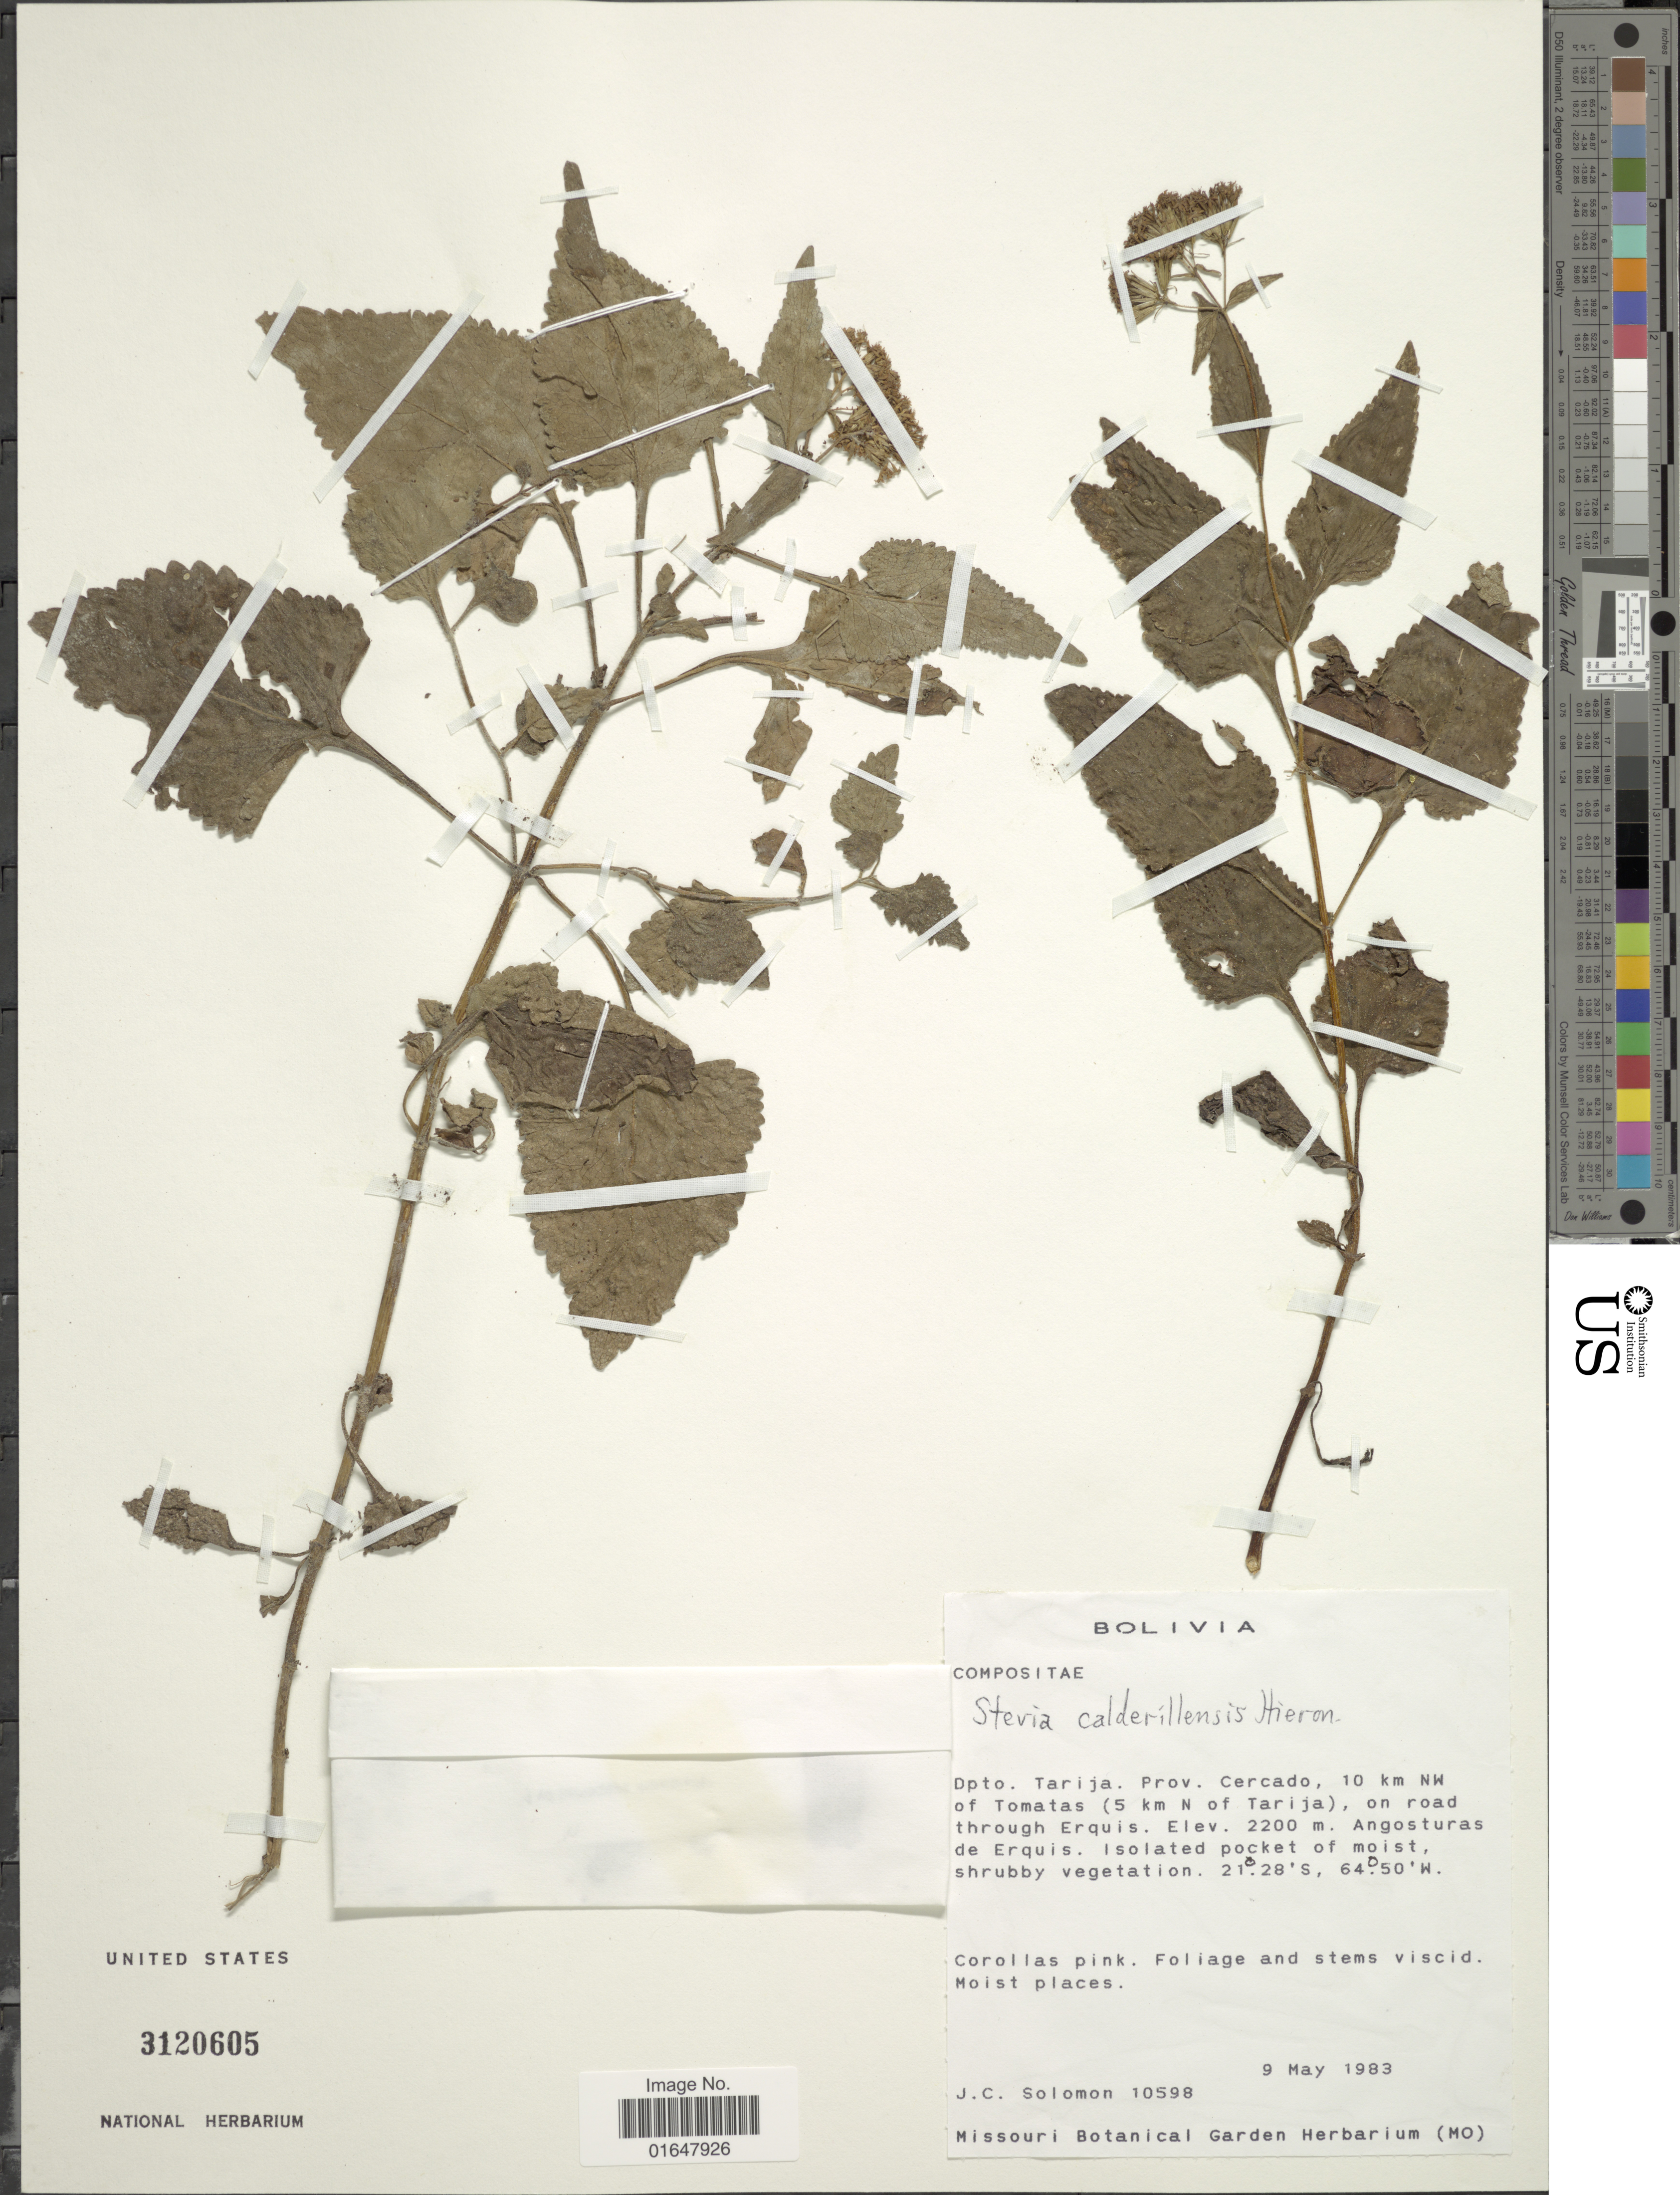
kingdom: Plantae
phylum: Tracheophyta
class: Magnoliopsida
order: Asterales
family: Asteraceae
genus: Stevia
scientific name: Stevia calderillensis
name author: Hieron. in Urb.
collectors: J. C. Solomon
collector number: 10598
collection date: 1983-05-09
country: Bolivia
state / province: Tarija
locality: Prov. Cercado, 10 km NW of Tomatas (5 km N of Tarija),on road through Erquis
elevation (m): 2200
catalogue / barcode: US 3120605